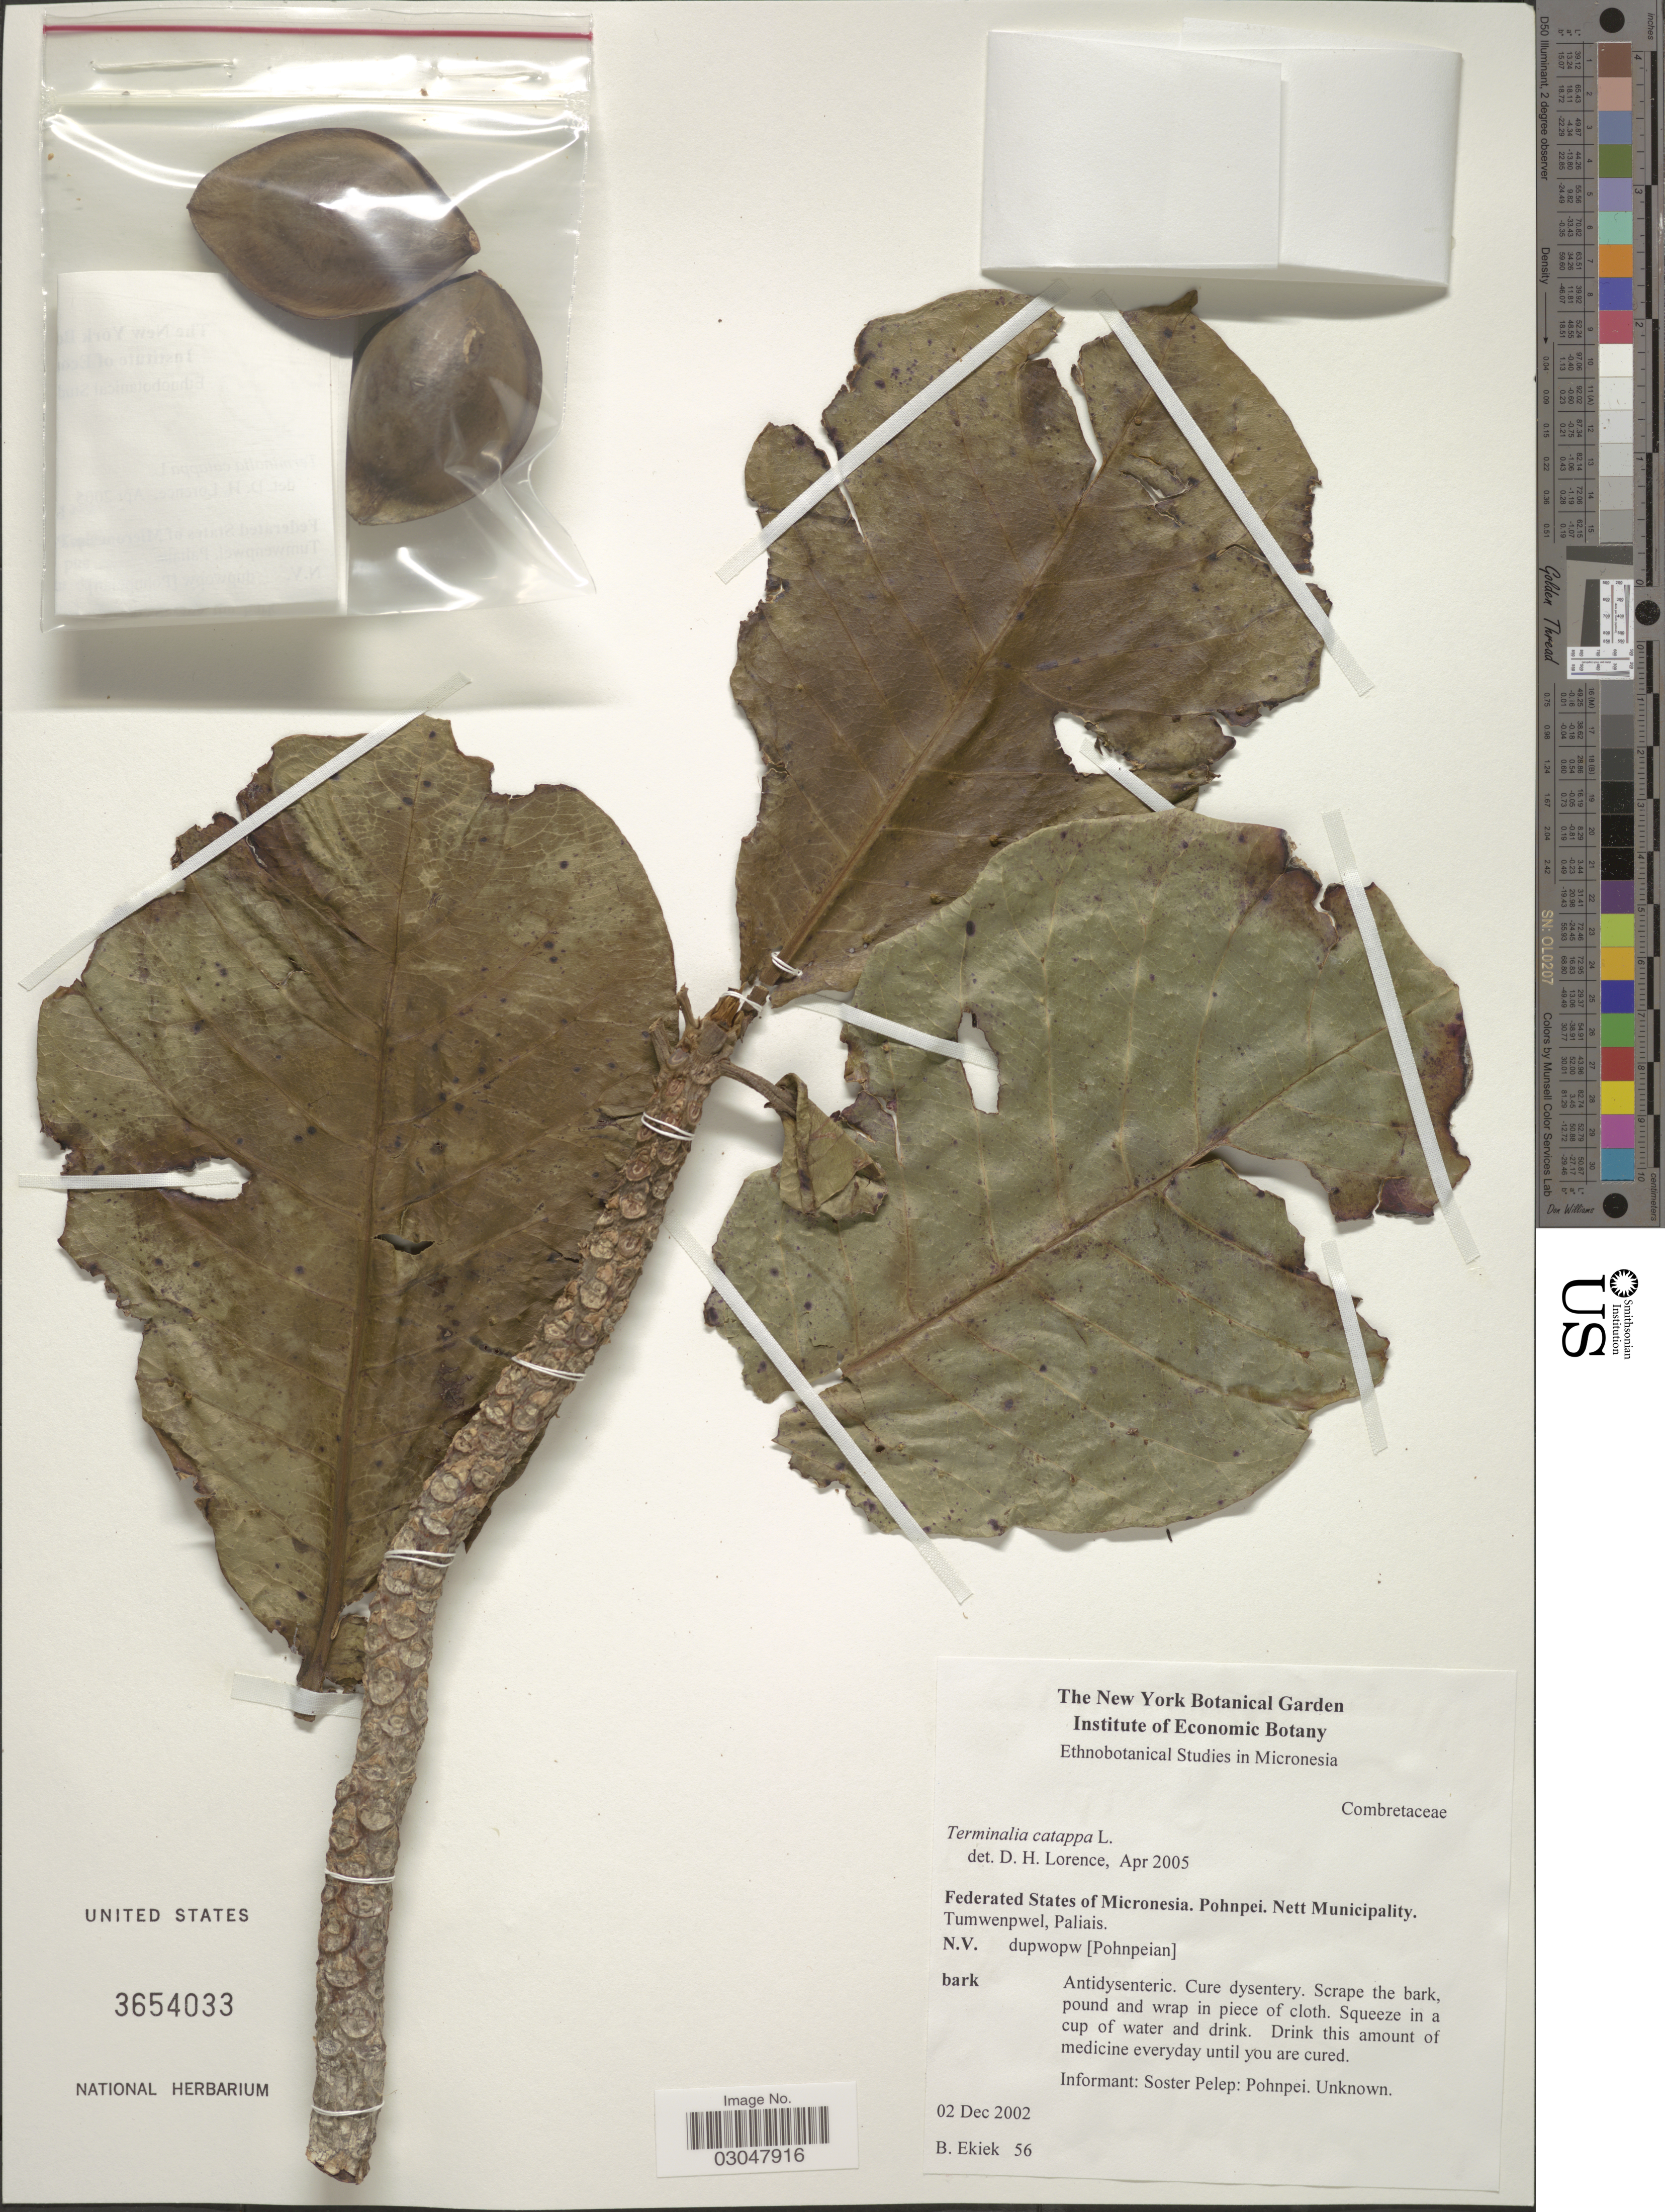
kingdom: Plantae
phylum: Tracheophyta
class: Magnoliopsida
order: Myrtales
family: Combretaceae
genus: Terminalia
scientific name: Terminalia catappa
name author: L.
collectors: B. Ekiek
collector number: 56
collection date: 2002-12-02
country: Micronesia, Federated States of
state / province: Pohnpei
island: Pohnpei [Ponape]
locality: Nett Municipality. Tumwenpwel, Paliais.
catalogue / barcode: US 3654033